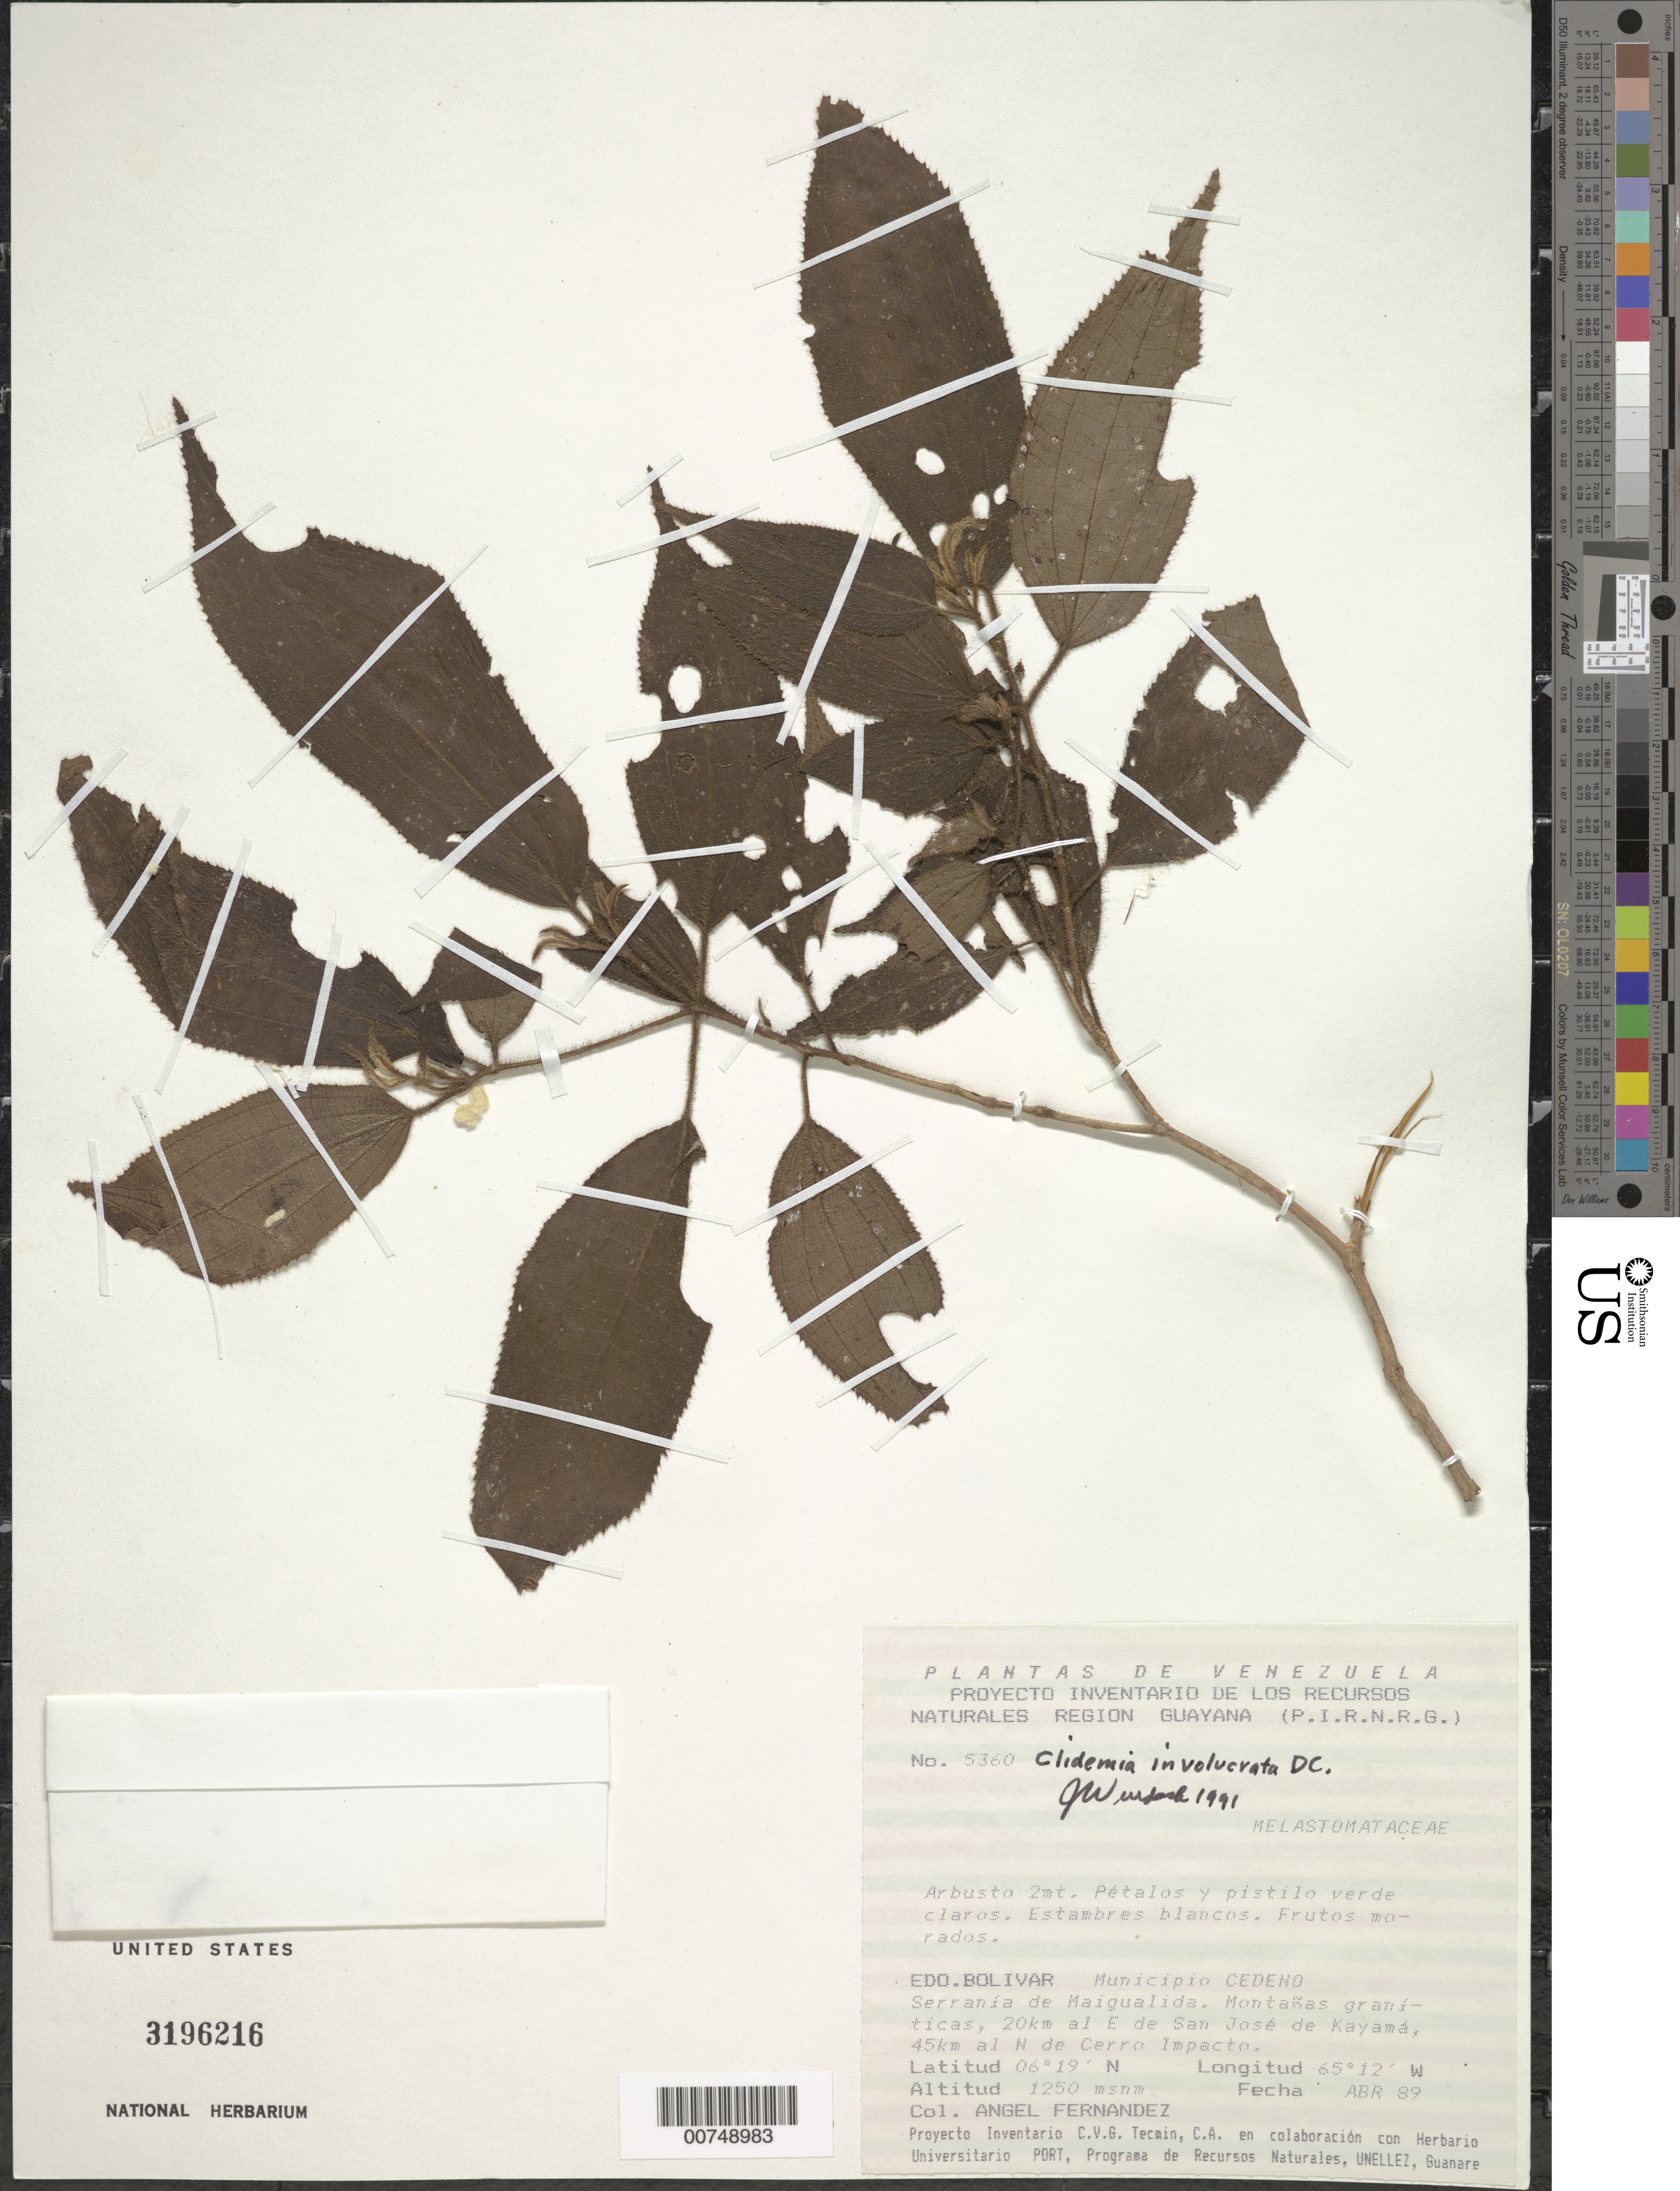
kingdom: Plantae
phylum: Tracheophyta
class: Magnoliopsida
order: Myrtales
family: Melastomataceae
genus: Clidemia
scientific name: Clidemia involucrata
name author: DC.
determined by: Wurdack, John J., (US), US (UNITED STATES)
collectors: A. Fernández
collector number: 5360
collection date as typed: Apr-90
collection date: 1990-04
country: Venezuela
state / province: Bolívar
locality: Mun. Cedeño, Serrania de Maigualida, 20 km E de San José de Kayamá, 45 km N de Cerro Impacto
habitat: Montanas graníticas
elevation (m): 1250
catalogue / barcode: US 3196216